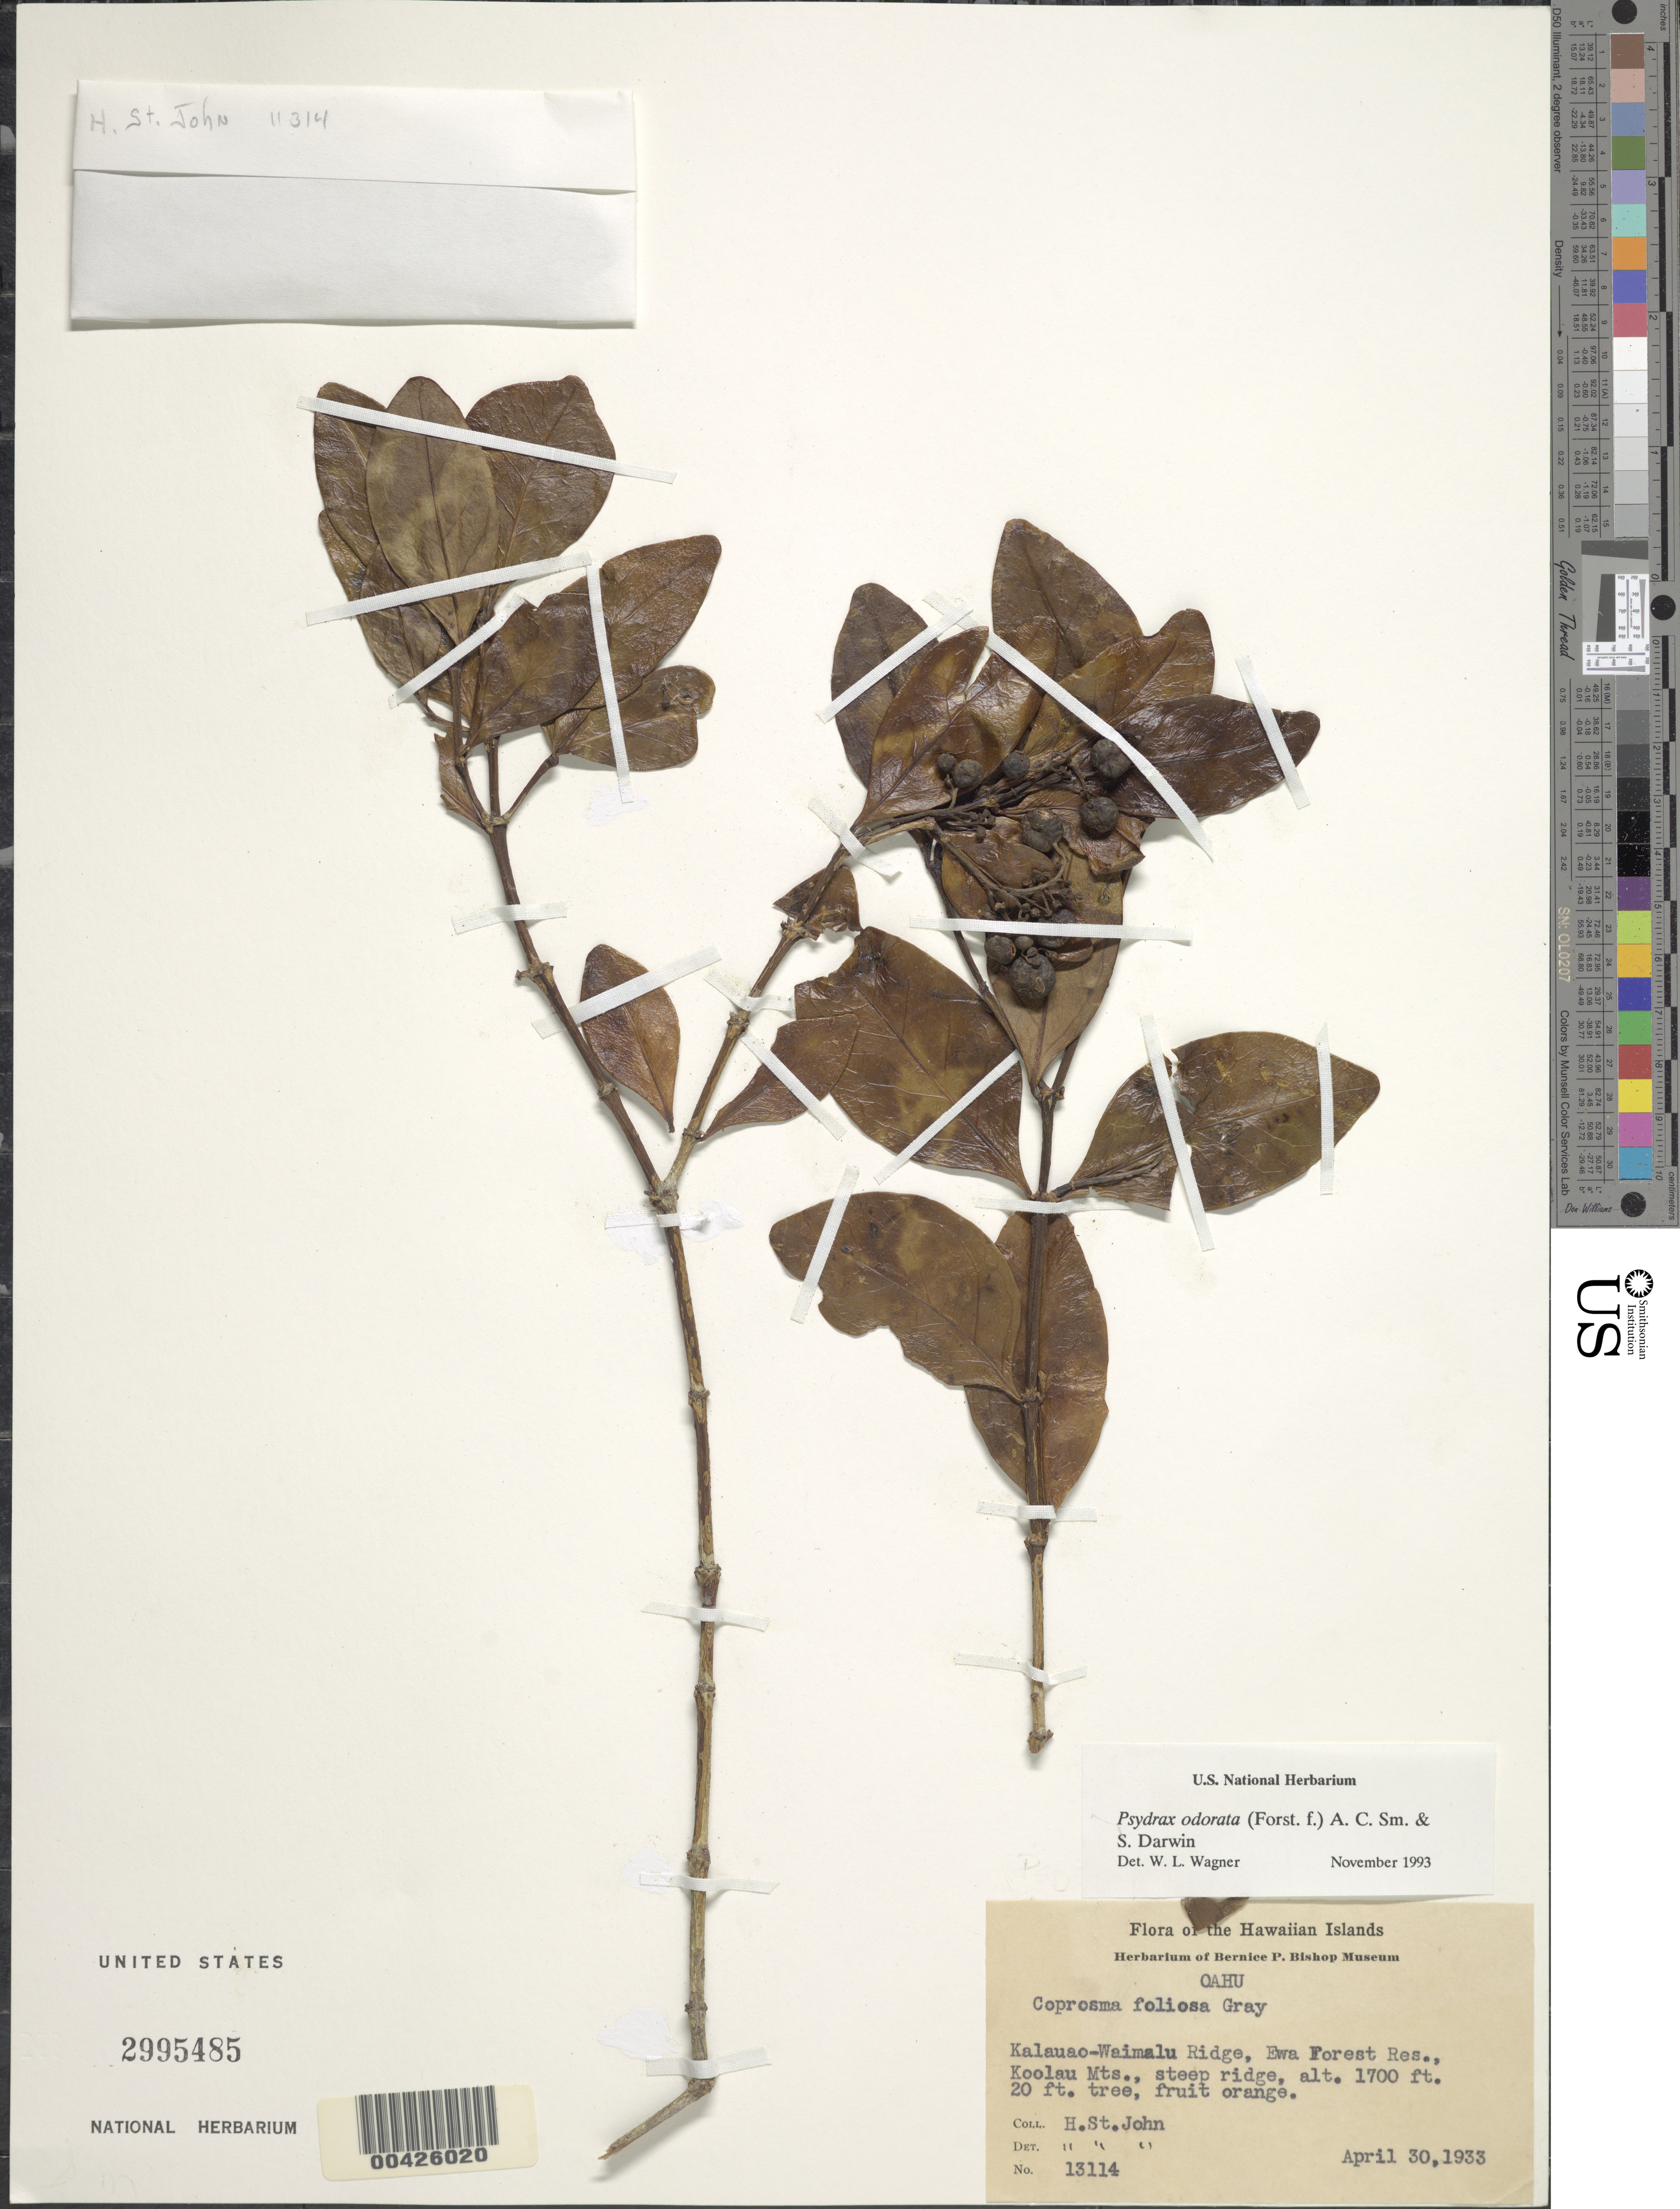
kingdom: Plantae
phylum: Tracheophyta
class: Magnoliopsida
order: Gentianales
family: Rubiaceae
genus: Psydrax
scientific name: Psydrax odorata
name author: (G. Forst.) A.C. Sm. & S.P. Darwin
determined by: Wagner, W. L., (BOT), Smithsonian Institution - National Museum of Natural History (UNITED STATES)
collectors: H. St. John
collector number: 13114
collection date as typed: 30 Apr 1933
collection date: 1933-04-30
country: United States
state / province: Hawaii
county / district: Honolulu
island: Oahu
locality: Kalauao-Waimalu Ridge, Ewa Forest Reserve, Koolau Mountains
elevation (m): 518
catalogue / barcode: US 2995485